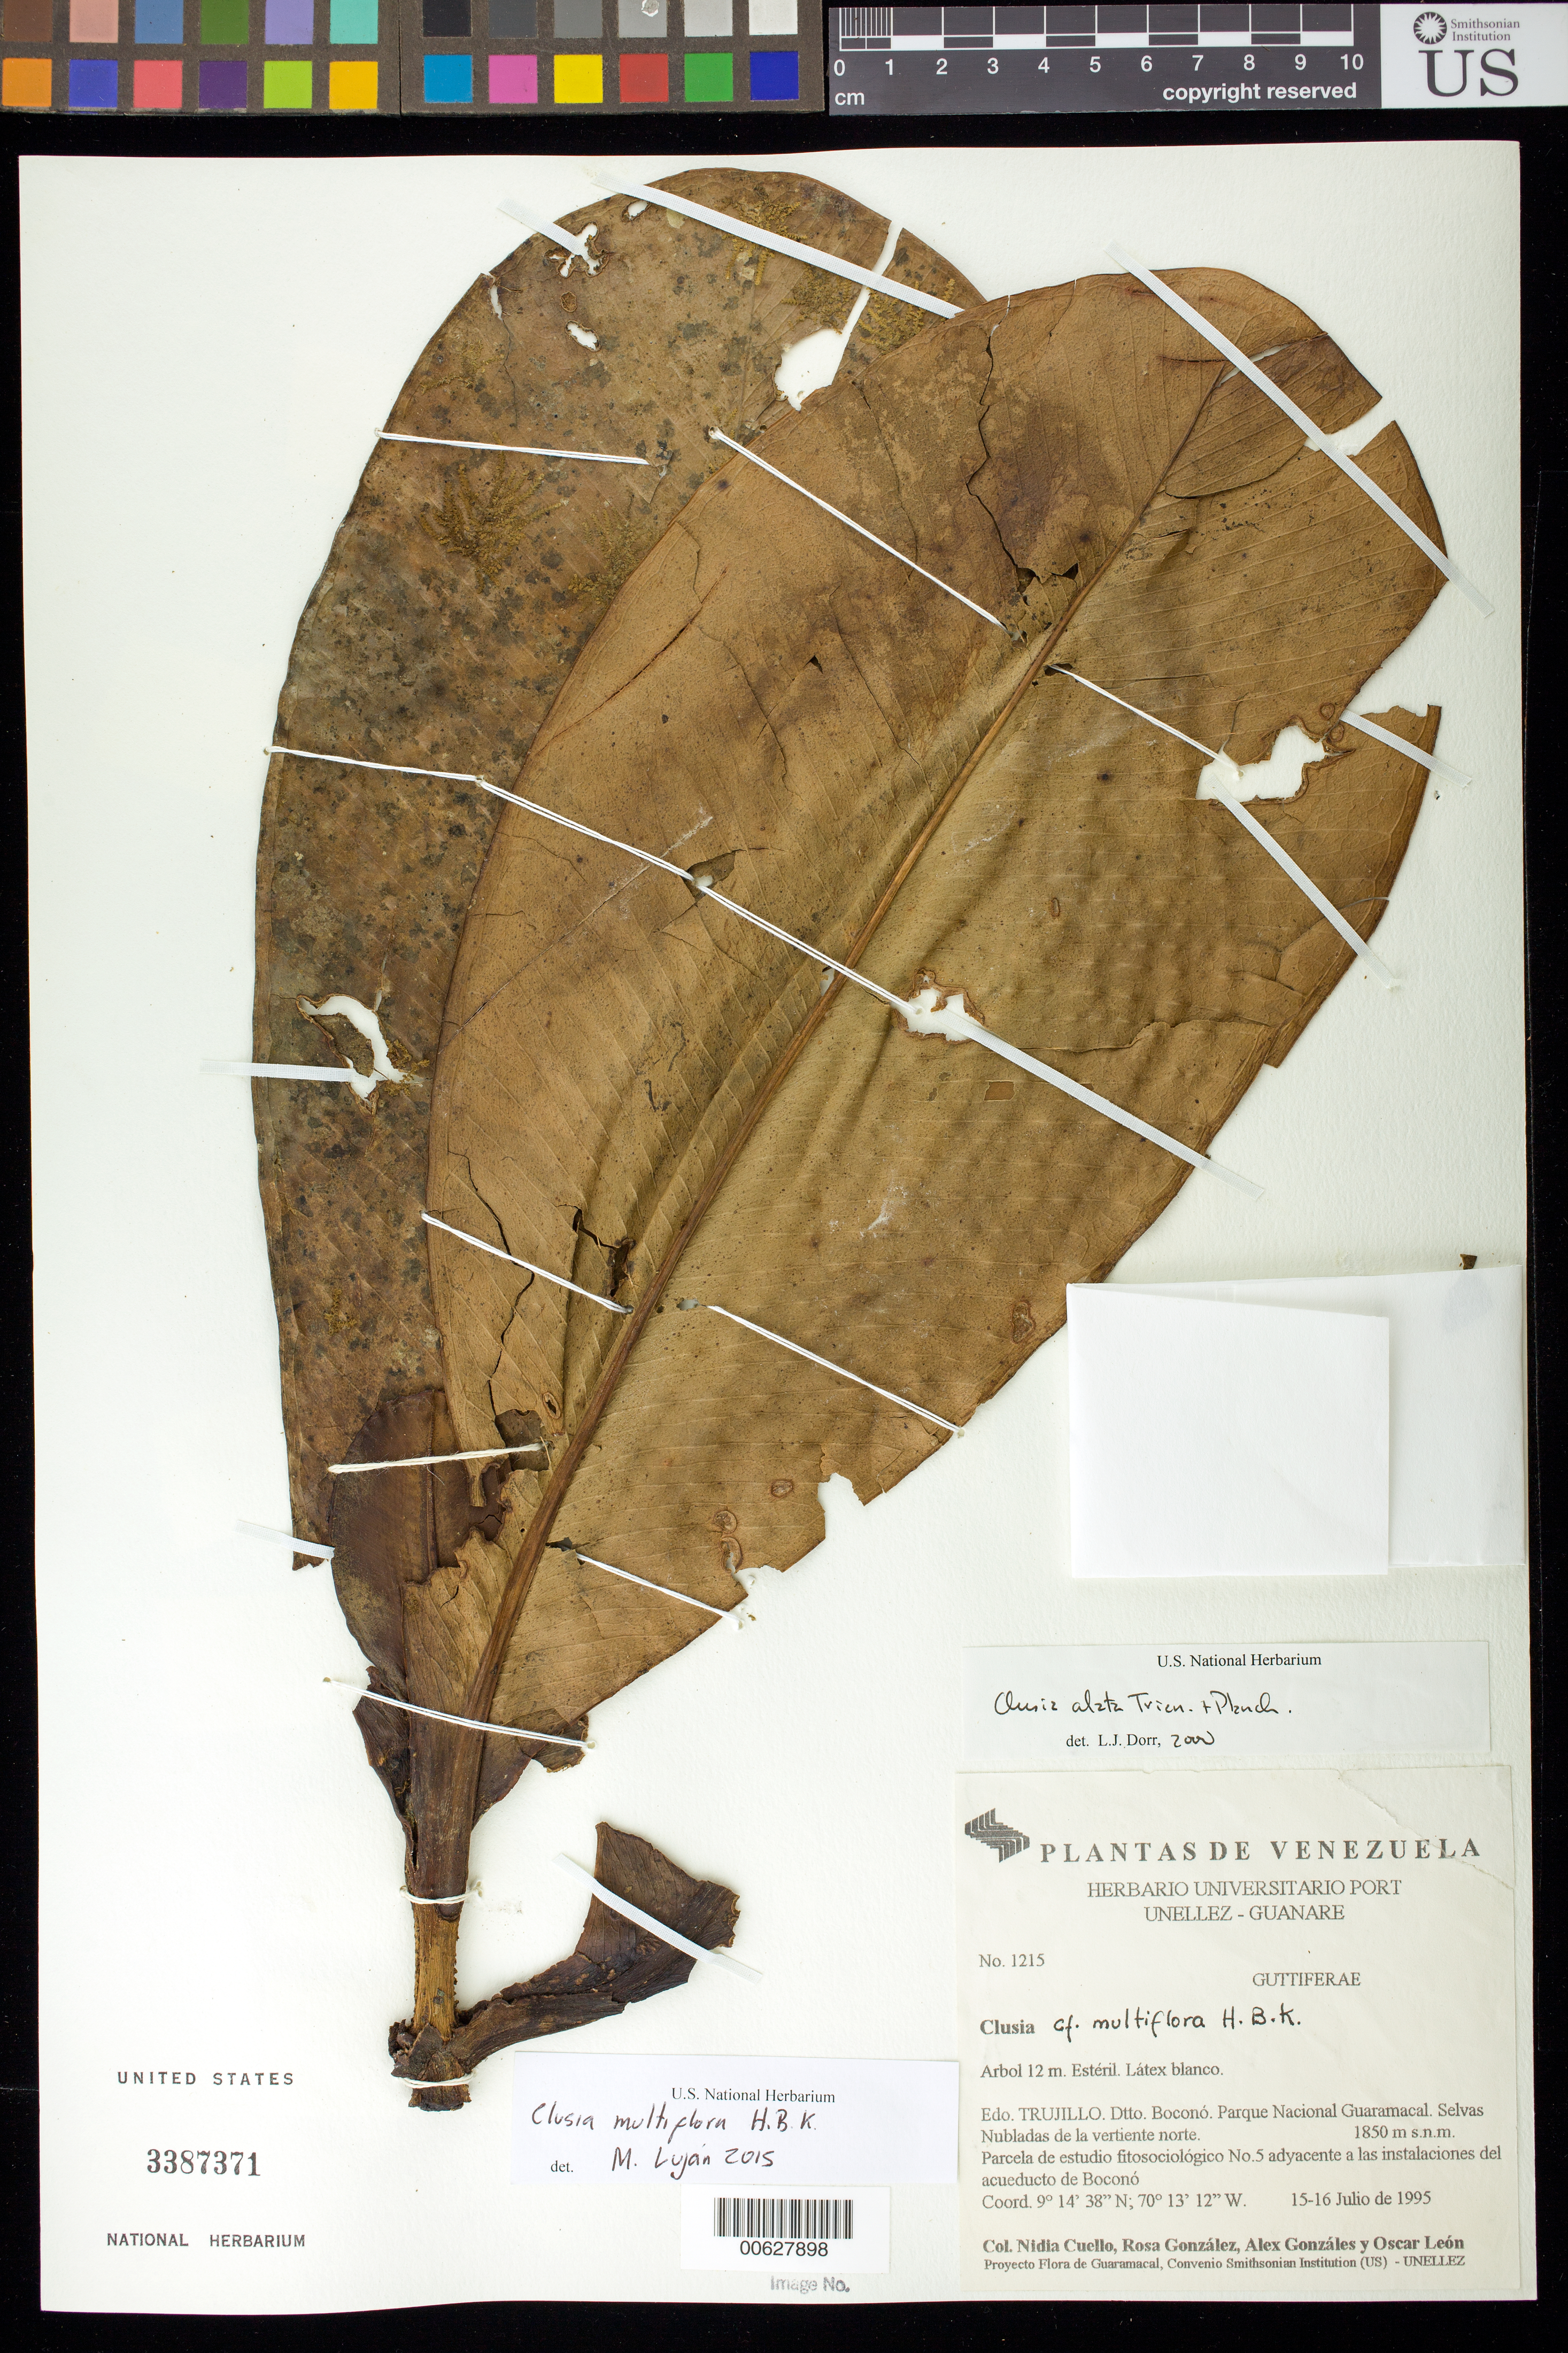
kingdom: Plantae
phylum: Tracheophyta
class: Magnoliopsida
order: Malpighiales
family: Clusiaceae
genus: Clusia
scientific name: Clusia multiflora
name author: Kunth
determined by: Lujan, M.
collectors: N. L. Cuello, R. González, A. Gonzáles & O. León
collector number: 1215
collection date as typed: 15 Jul 1995 to 16 Jul 1995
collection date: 1995-07-15/1995-07-16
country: Venezuela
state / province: Trujillo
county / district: Boconó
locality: Parque Nacional Guaramacal. Vertiente N, adyacente a las instalaciones del acueducto de Boconó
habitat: Selvas nubladas de la vertiente norte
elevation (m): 1850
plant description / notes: MO, PORT, US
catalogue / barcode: US 3387371